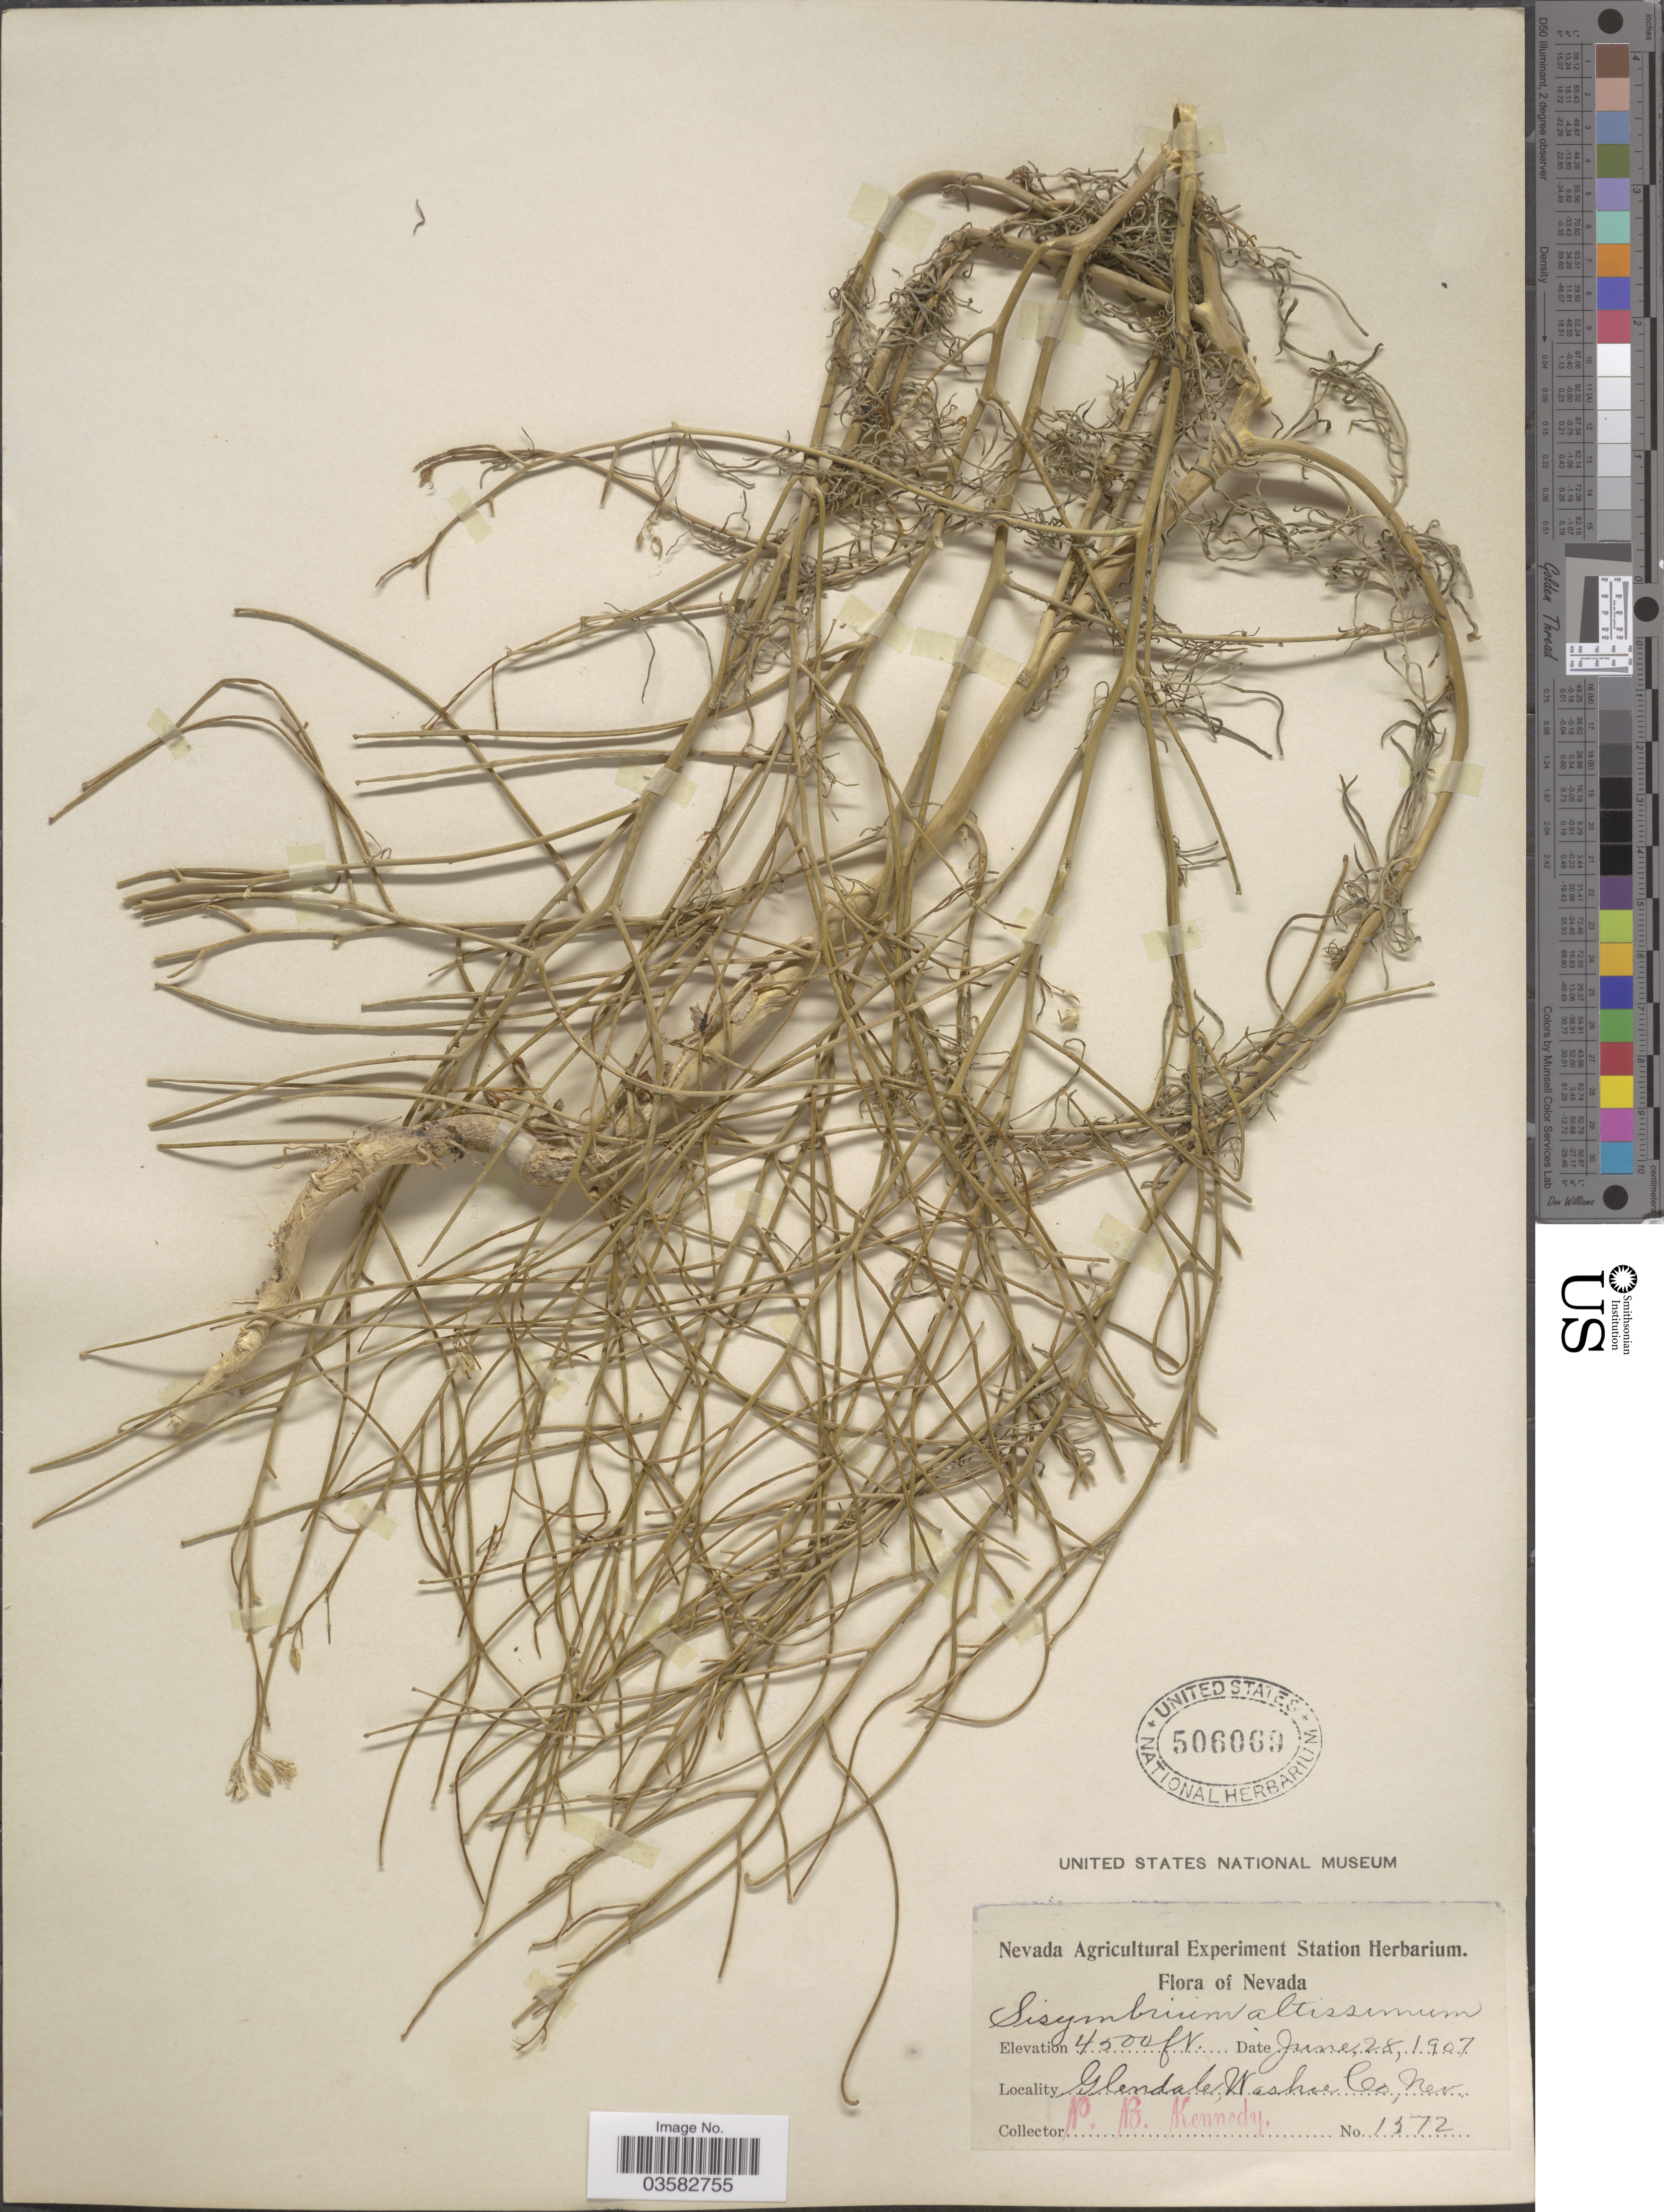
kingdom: Plantae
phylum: Tracheophyta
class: Magnoliopsida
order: Brassicales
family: Brassicaceae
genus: Sisymbrium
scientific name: Sisymbrium altissimum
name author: L.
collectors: P. B. Kennedy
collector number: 1572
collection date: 1907-06-28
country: United States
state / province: Nevada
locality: Glendale, Washoe Co.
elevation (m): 1372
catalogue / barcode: US 506069